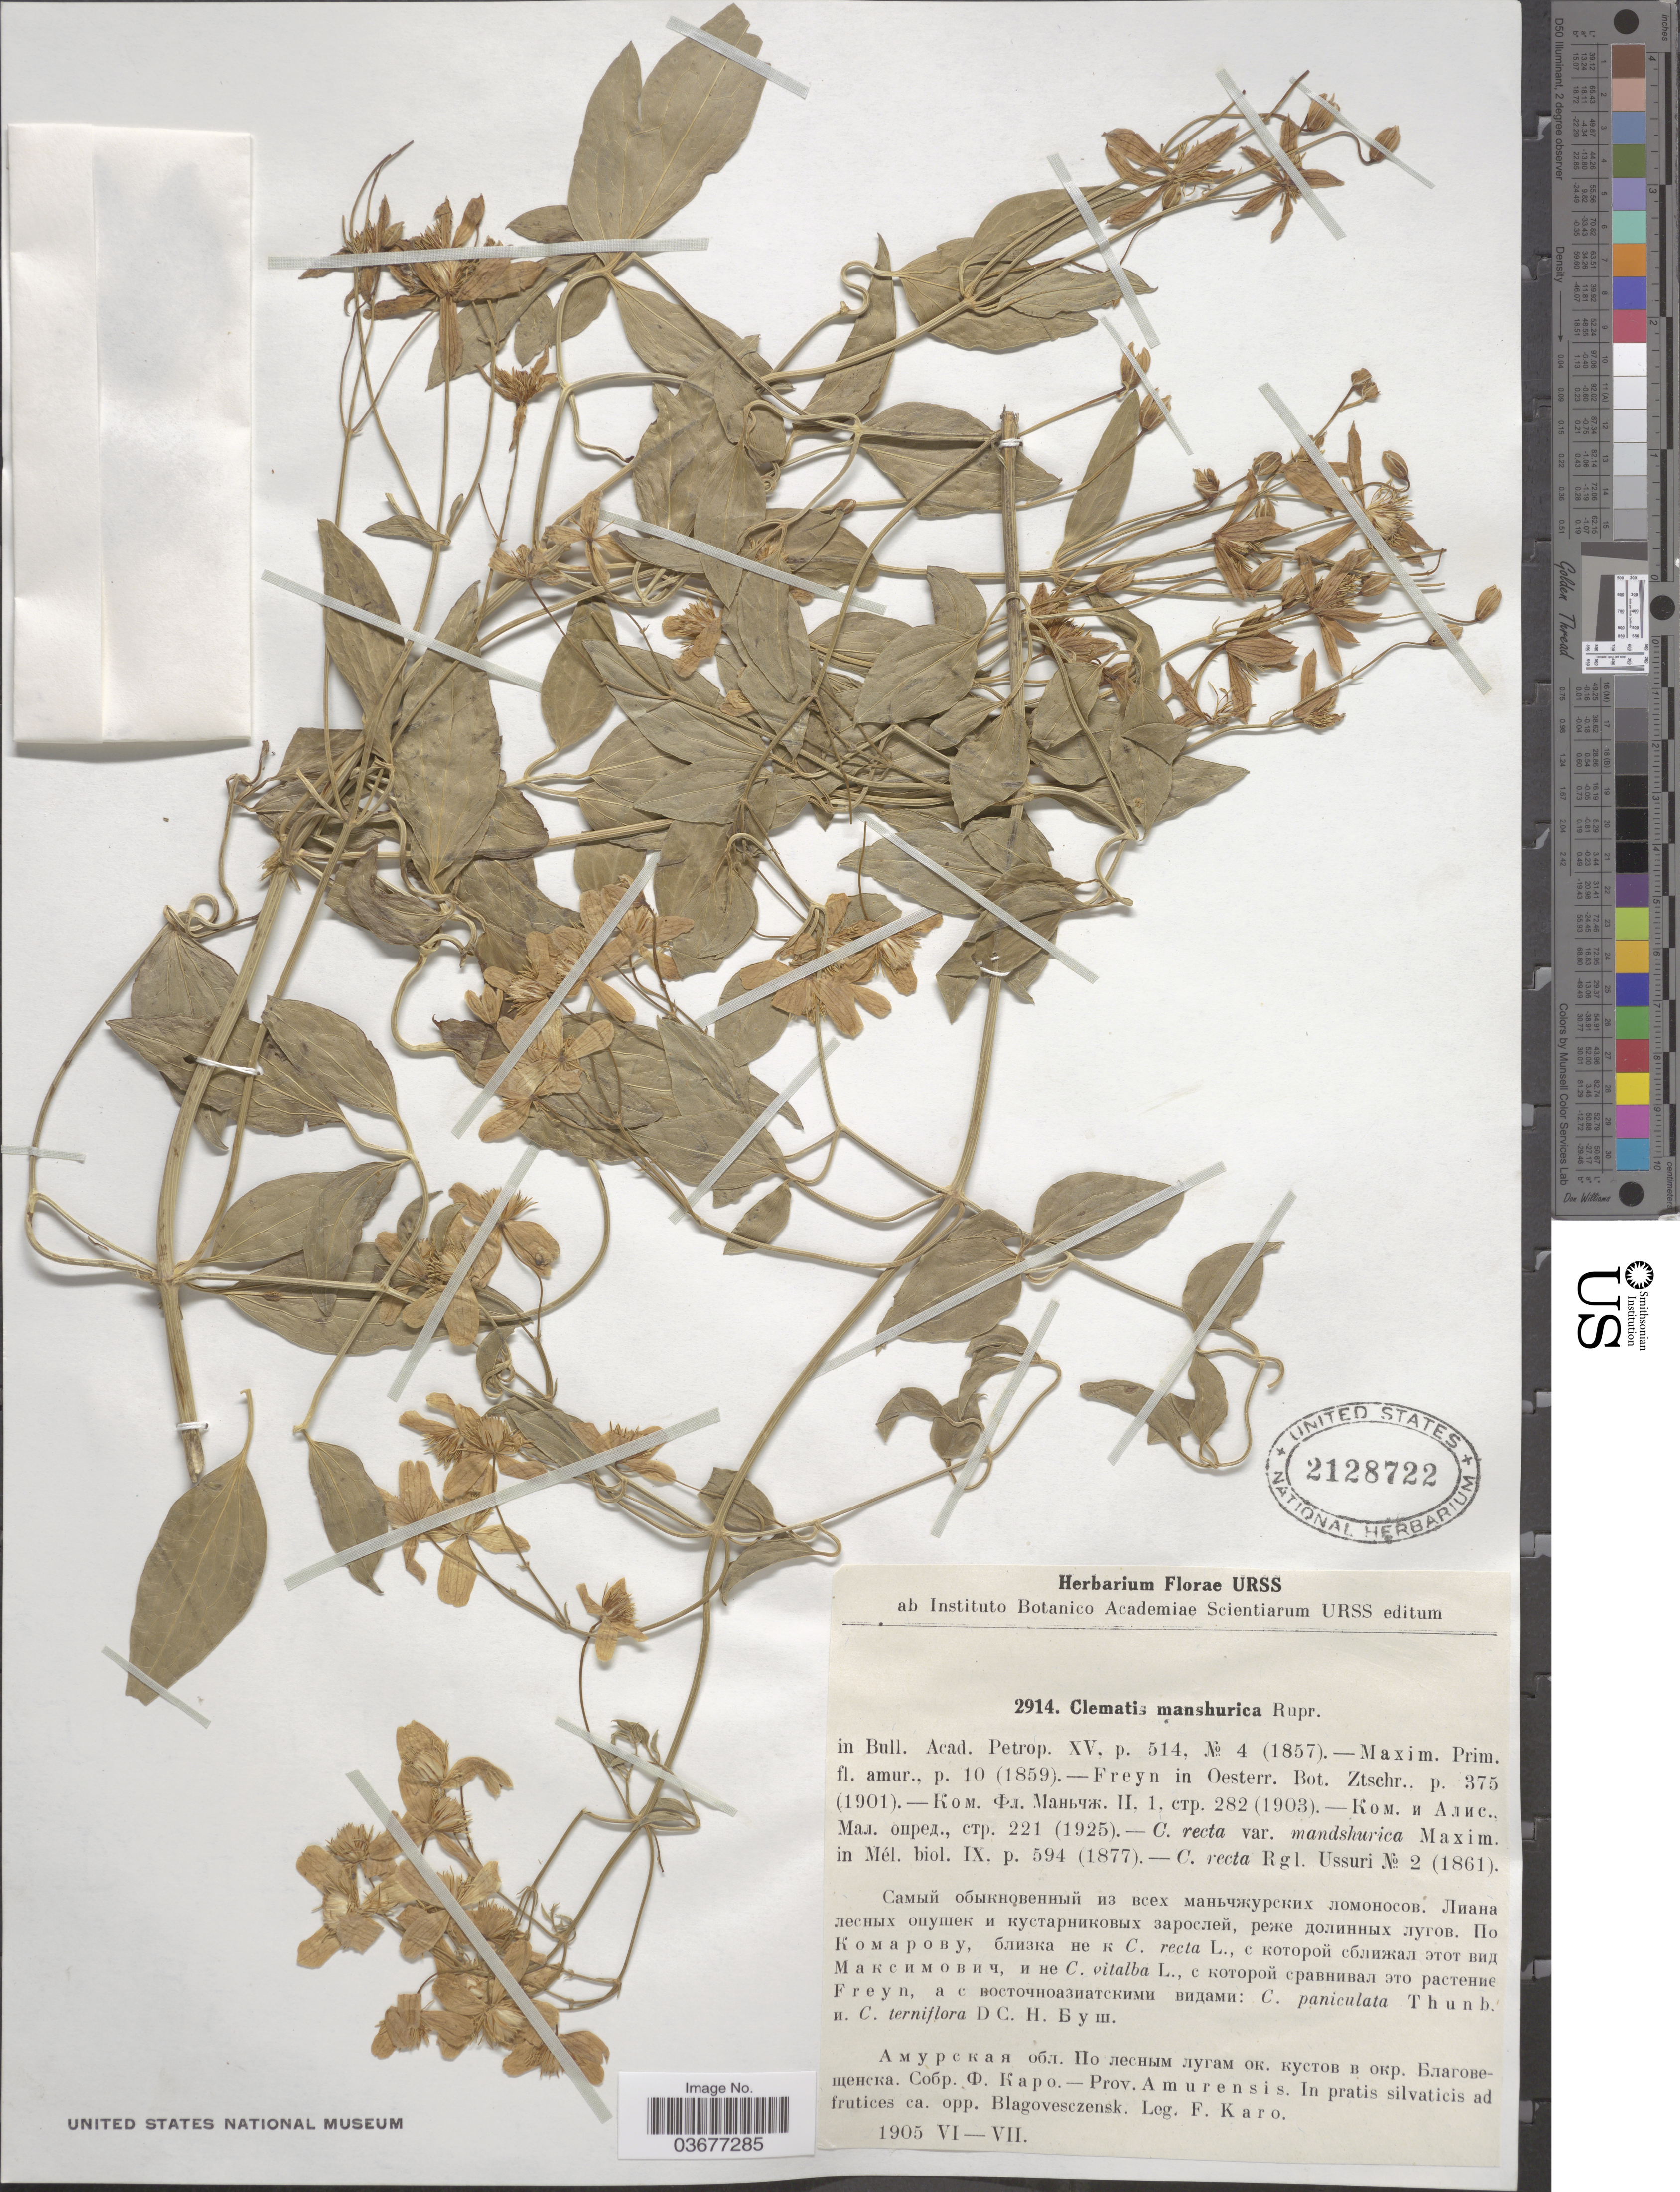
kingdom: Plantae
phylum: Tracheophyta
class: Magnoliopsida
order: Ranunculales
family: Ranunculaceae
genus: Clematis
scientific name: Clematis mandshurica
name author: Rupr.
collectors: F. Karo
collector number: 2914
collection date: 1905-06/1905-07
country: Russian Federation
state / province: Amur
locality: Kapo.- Prov. Amurensis. In pratis silvaticis ad frutices ca. opp. Blagovesczensk.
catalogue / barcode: US 2128722